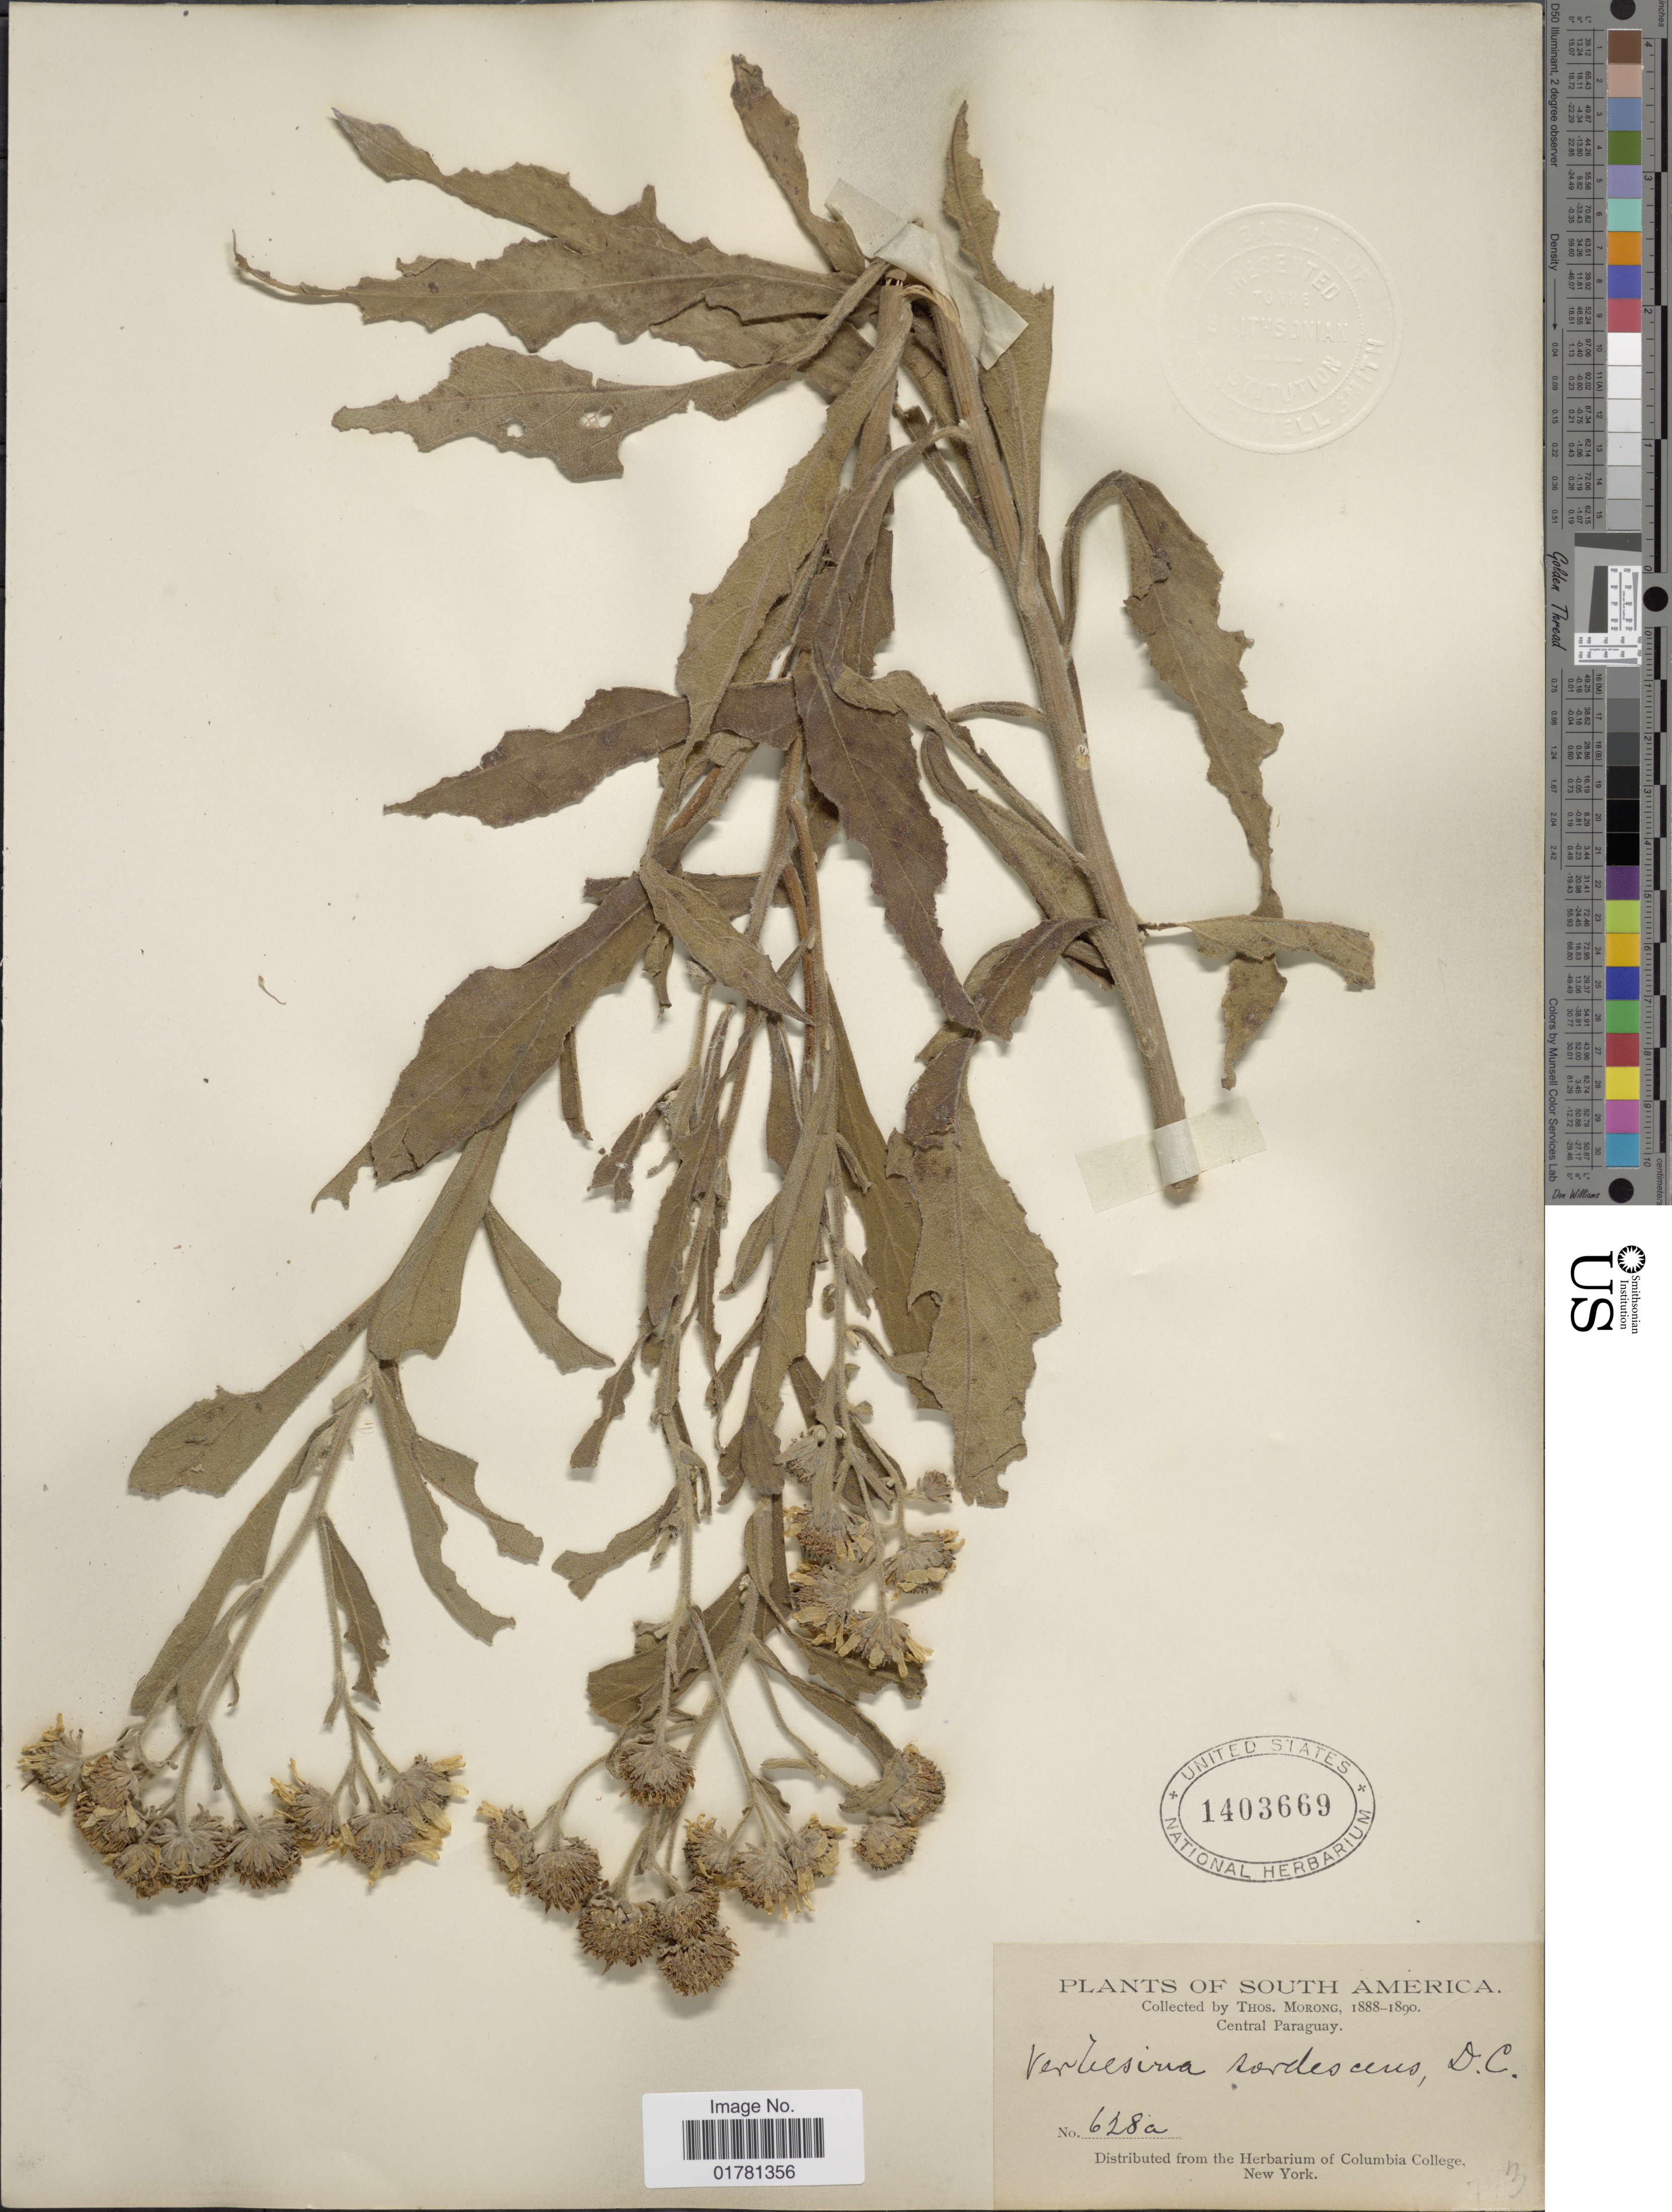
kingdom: Plantae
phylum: Tracheophyta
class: Magnoliopsida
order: Asterales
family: Asteraceae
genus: Verbesina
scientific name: Verbesina sordescens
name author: DC.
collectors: ex herb. T. Morong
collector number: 628a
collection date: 1888/1890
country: Paraguay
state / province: Central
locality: Central Paraguay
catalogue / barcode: US 1403669